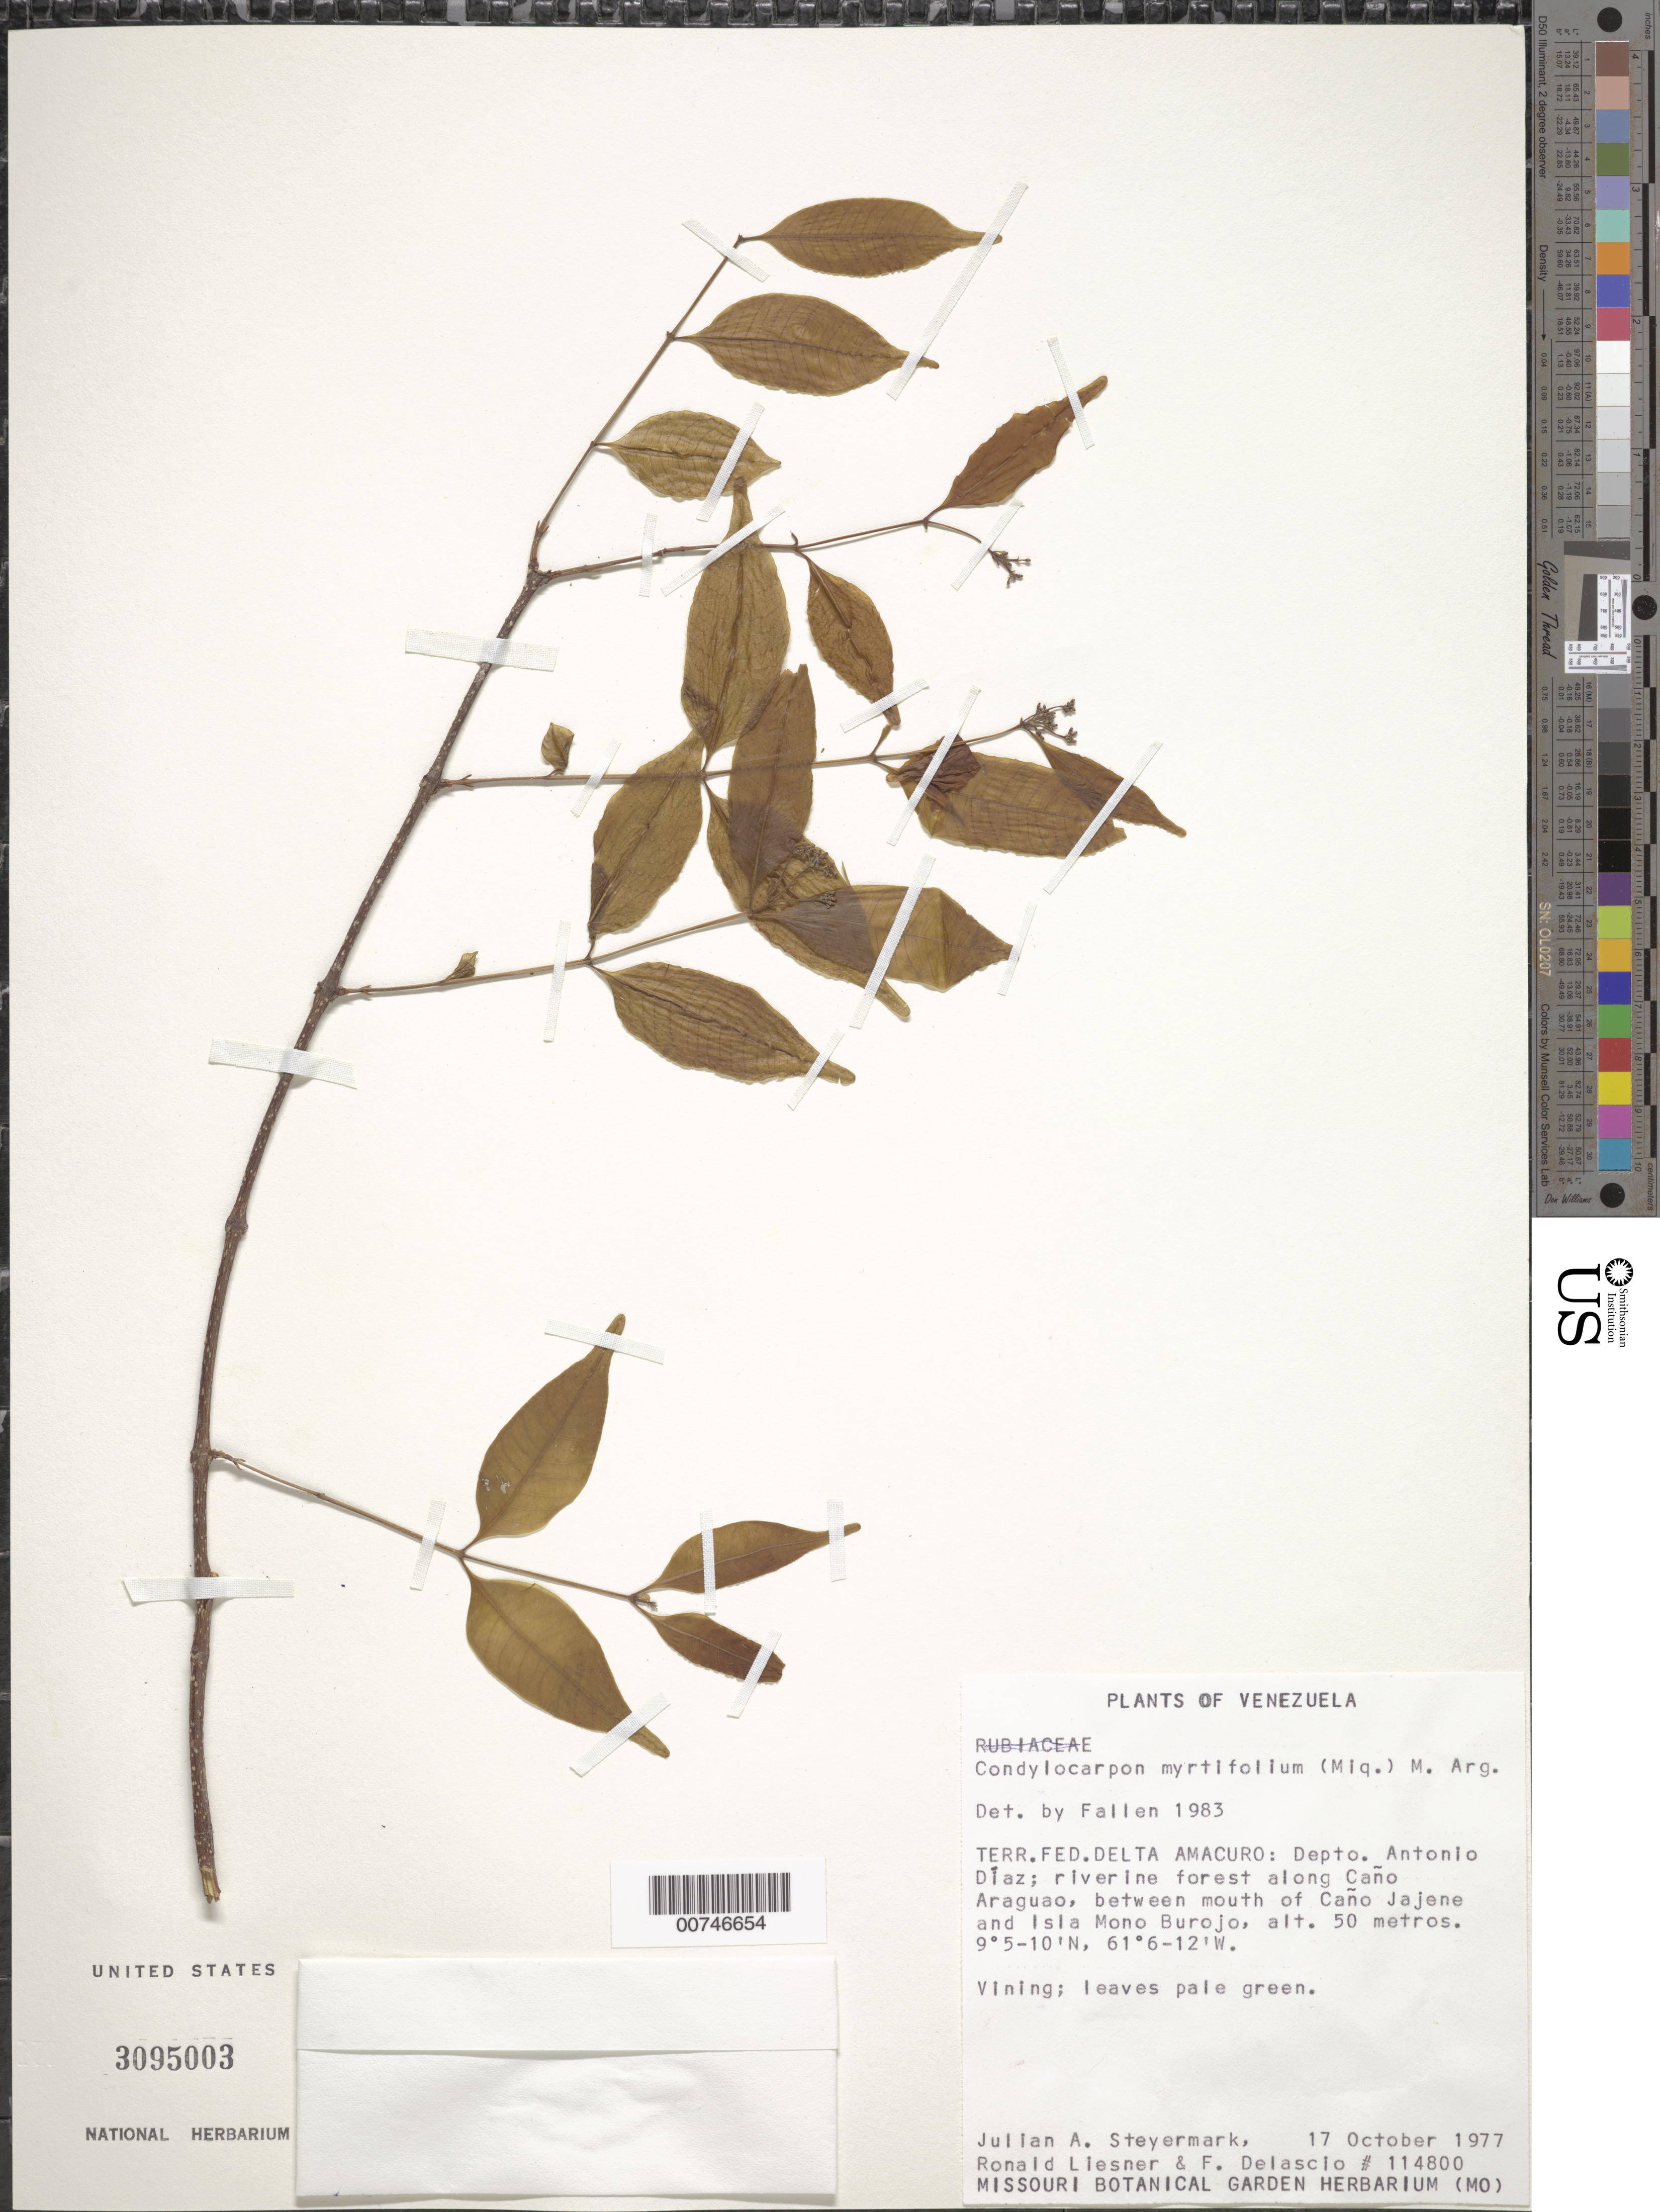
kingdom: Plantae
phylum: Tracheophyta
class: Magnoliopsida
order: Gentianales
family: Apocynaceae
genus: Condylocarpon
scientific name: Condylocarpon myrtifolium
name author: (Miq.) Müll. Arg.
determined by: Fallen, M. E.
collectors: J. Steyermark, R. L. Liesner & F. Delascio C.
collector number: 114800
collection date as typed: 17-Oct-77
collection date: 1977-10-17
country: Venezuela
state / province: Delta Amacuro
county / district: Antonio Díaz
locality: Caño Atoiba, between mouth of Caño Jajene and Isla Mono Burojo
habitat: Riverine forest along Cano Araguao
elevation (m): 50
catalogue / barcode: US 3095003